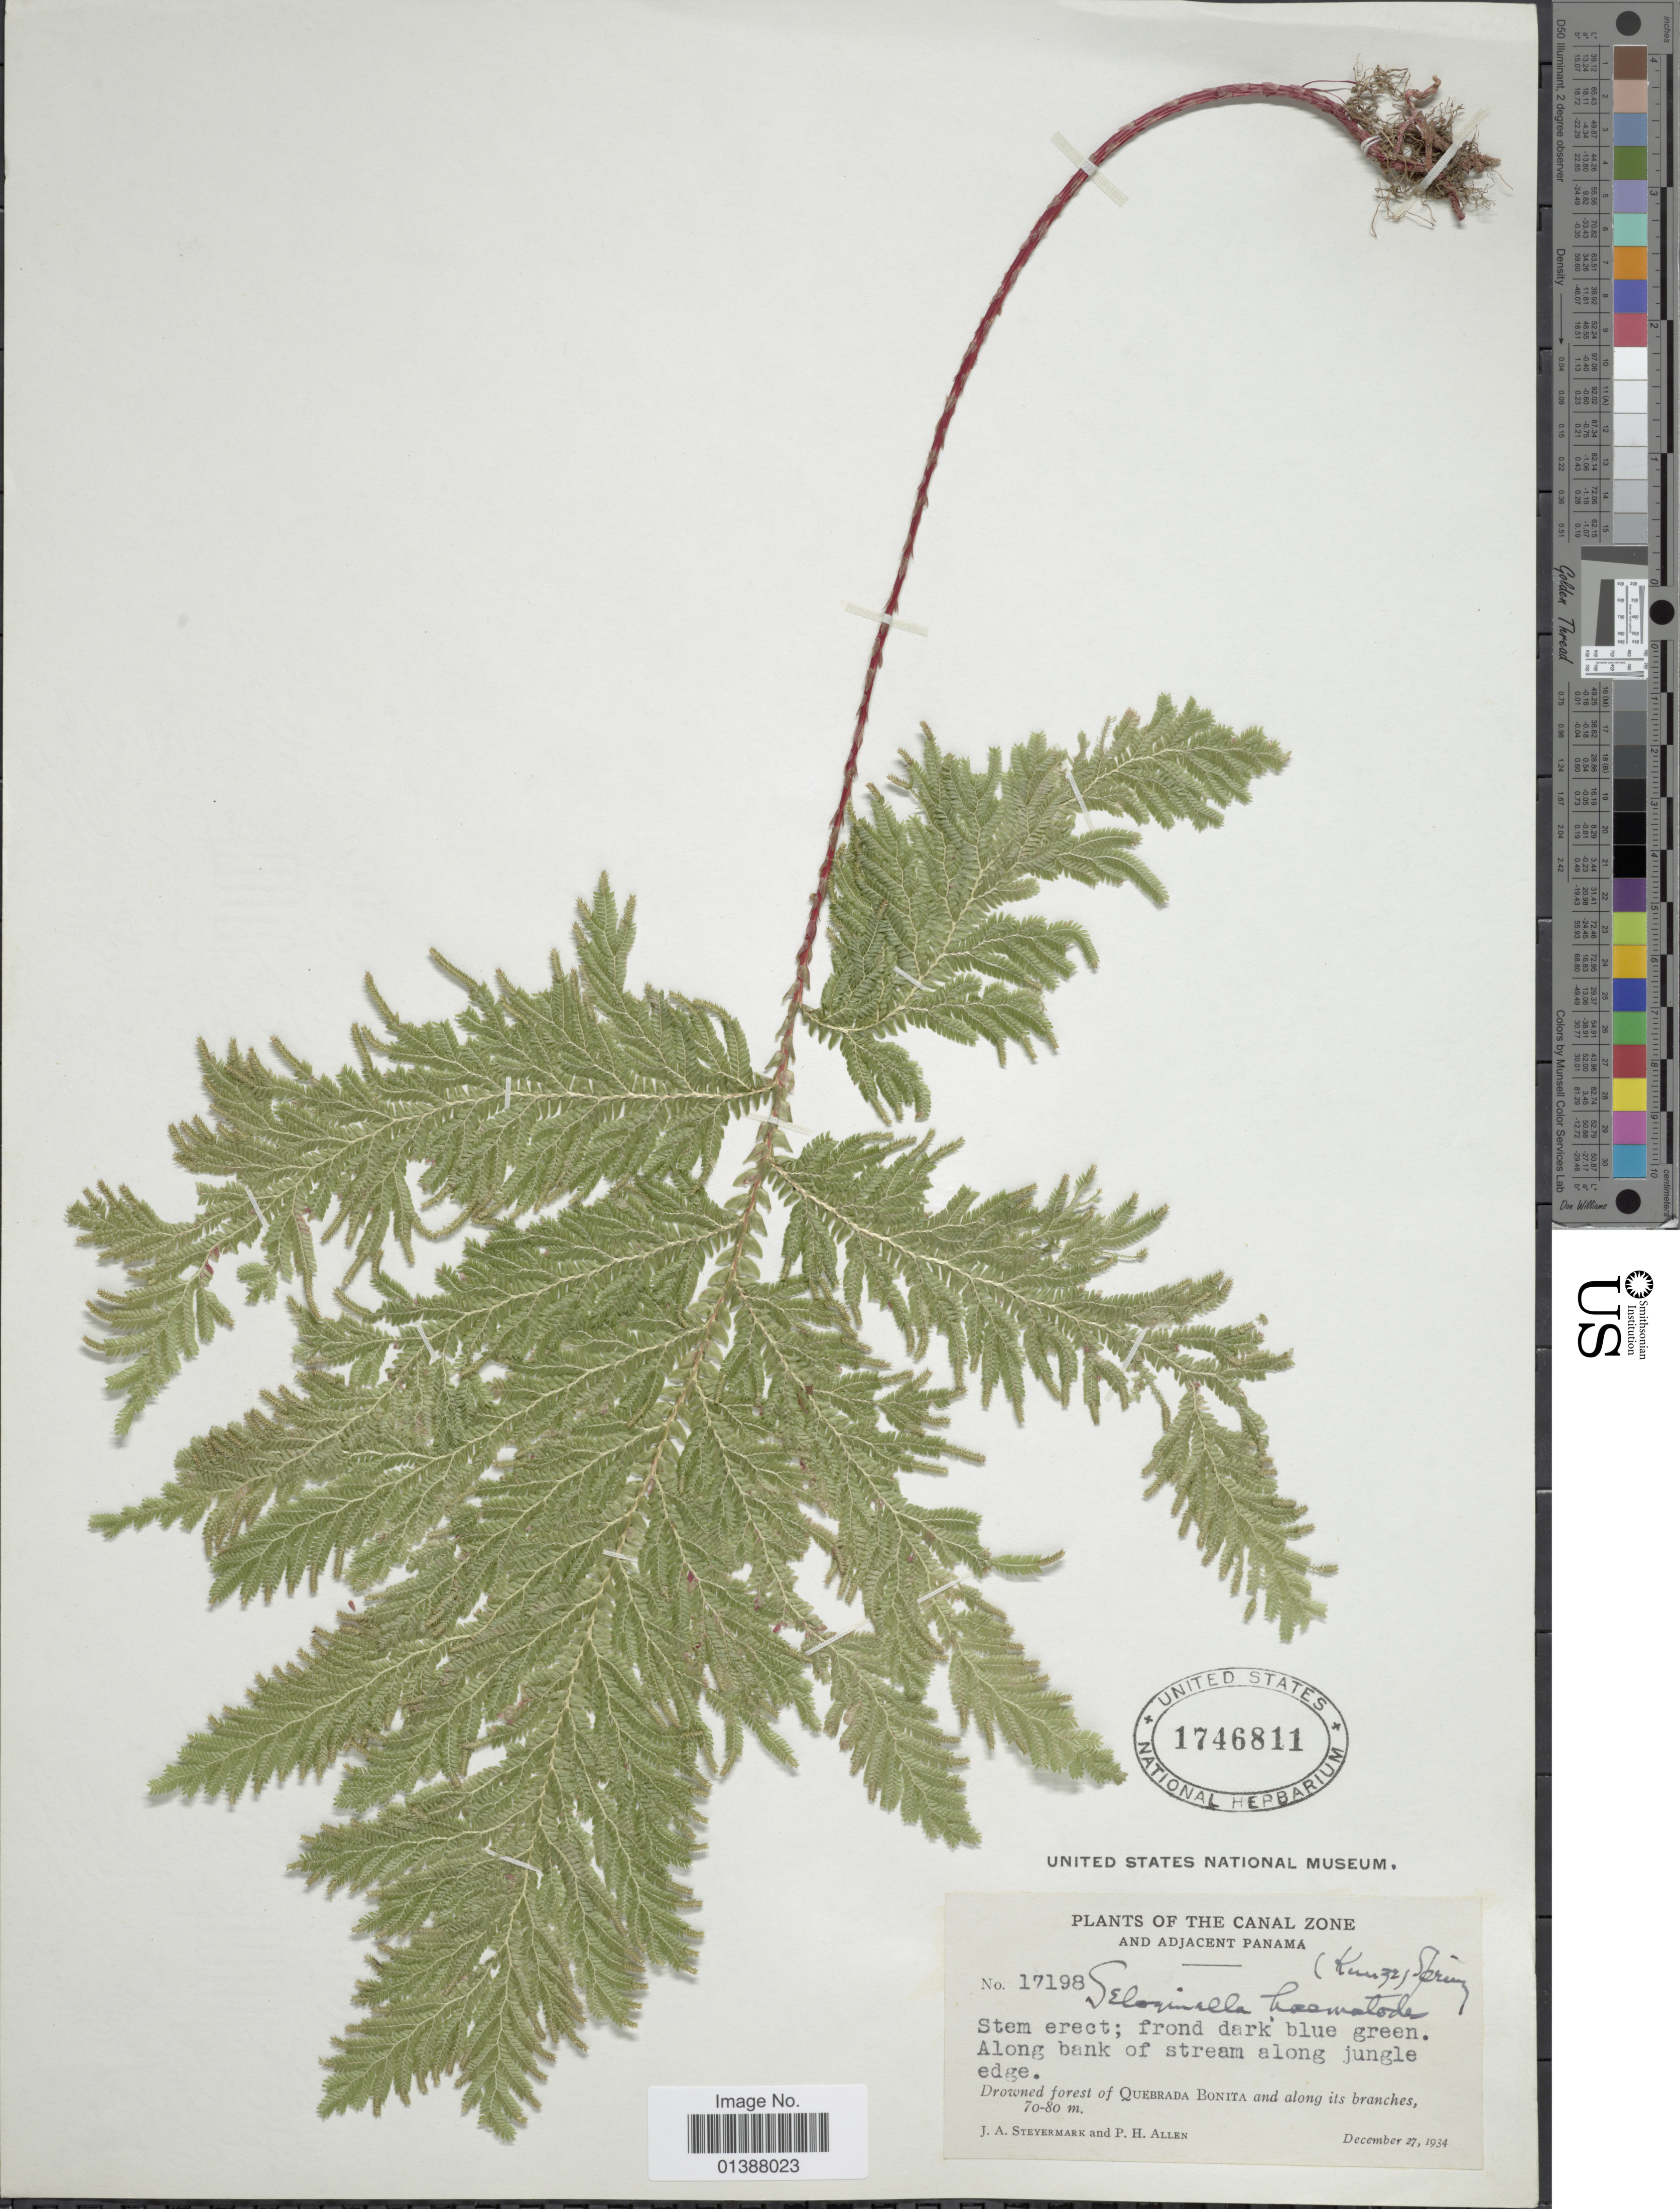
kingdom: Plantae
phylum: Tracheophyta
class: Lycopodiopsida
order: Selaginellales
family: Selaginellaceae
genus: Selaginella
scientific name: Selaginella haematodes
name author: (Kunze) Spring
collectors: J. Steyermark & P. H. Allen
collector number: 17198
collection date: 1934-12-27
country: Panama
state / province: Colón / Panamá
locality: The Canal Zone and Adjacent Panama, Drowned forest of Quebrada Bonita and along its branches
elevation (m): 70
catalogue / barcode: US 1746811